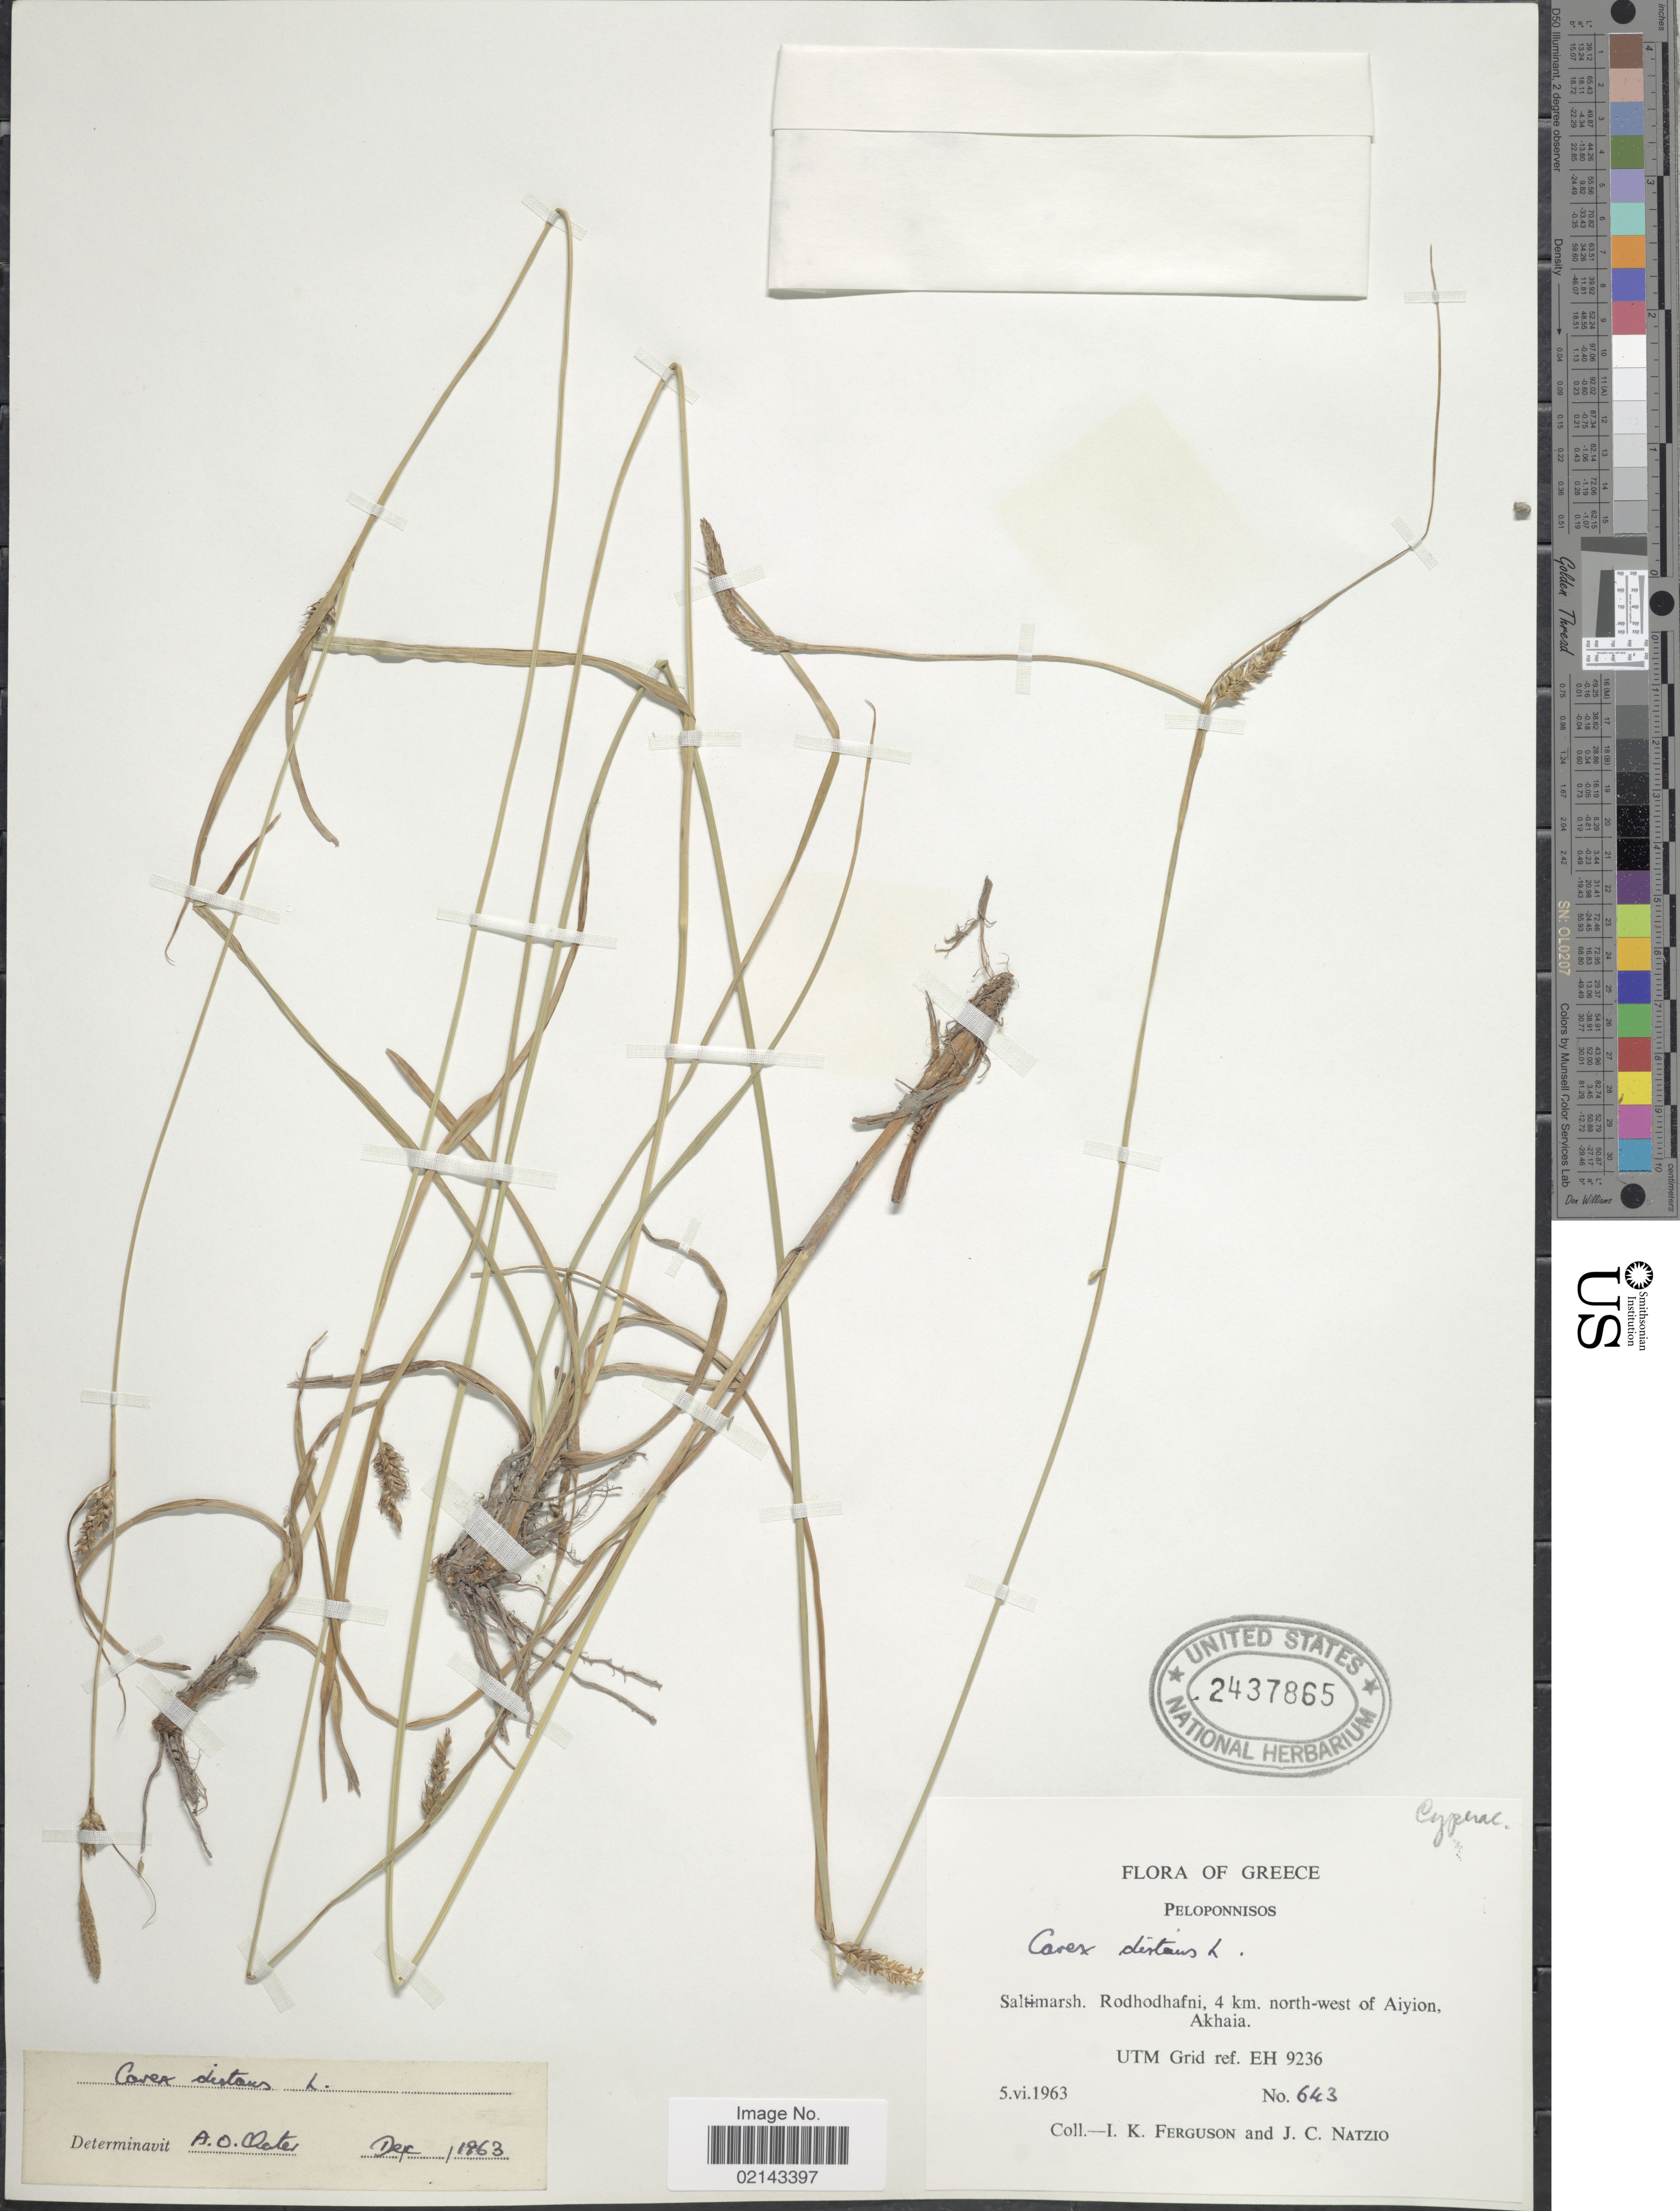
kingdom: Plantae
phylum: Tracheophyta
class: Liliopsida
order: Poales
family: Cyperaceae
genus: Carex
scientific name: Carex distans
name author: L.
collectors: I. K. Ferguson & J. Natzio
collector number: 643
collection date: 1963-06-05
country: Greece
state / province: Peloponnese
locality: Saltimarsh. Rodhodhafni, 4 km north-west of Aiyion, Akhaia. UTM Grid ref. EH 9236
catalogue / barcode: US 2437865